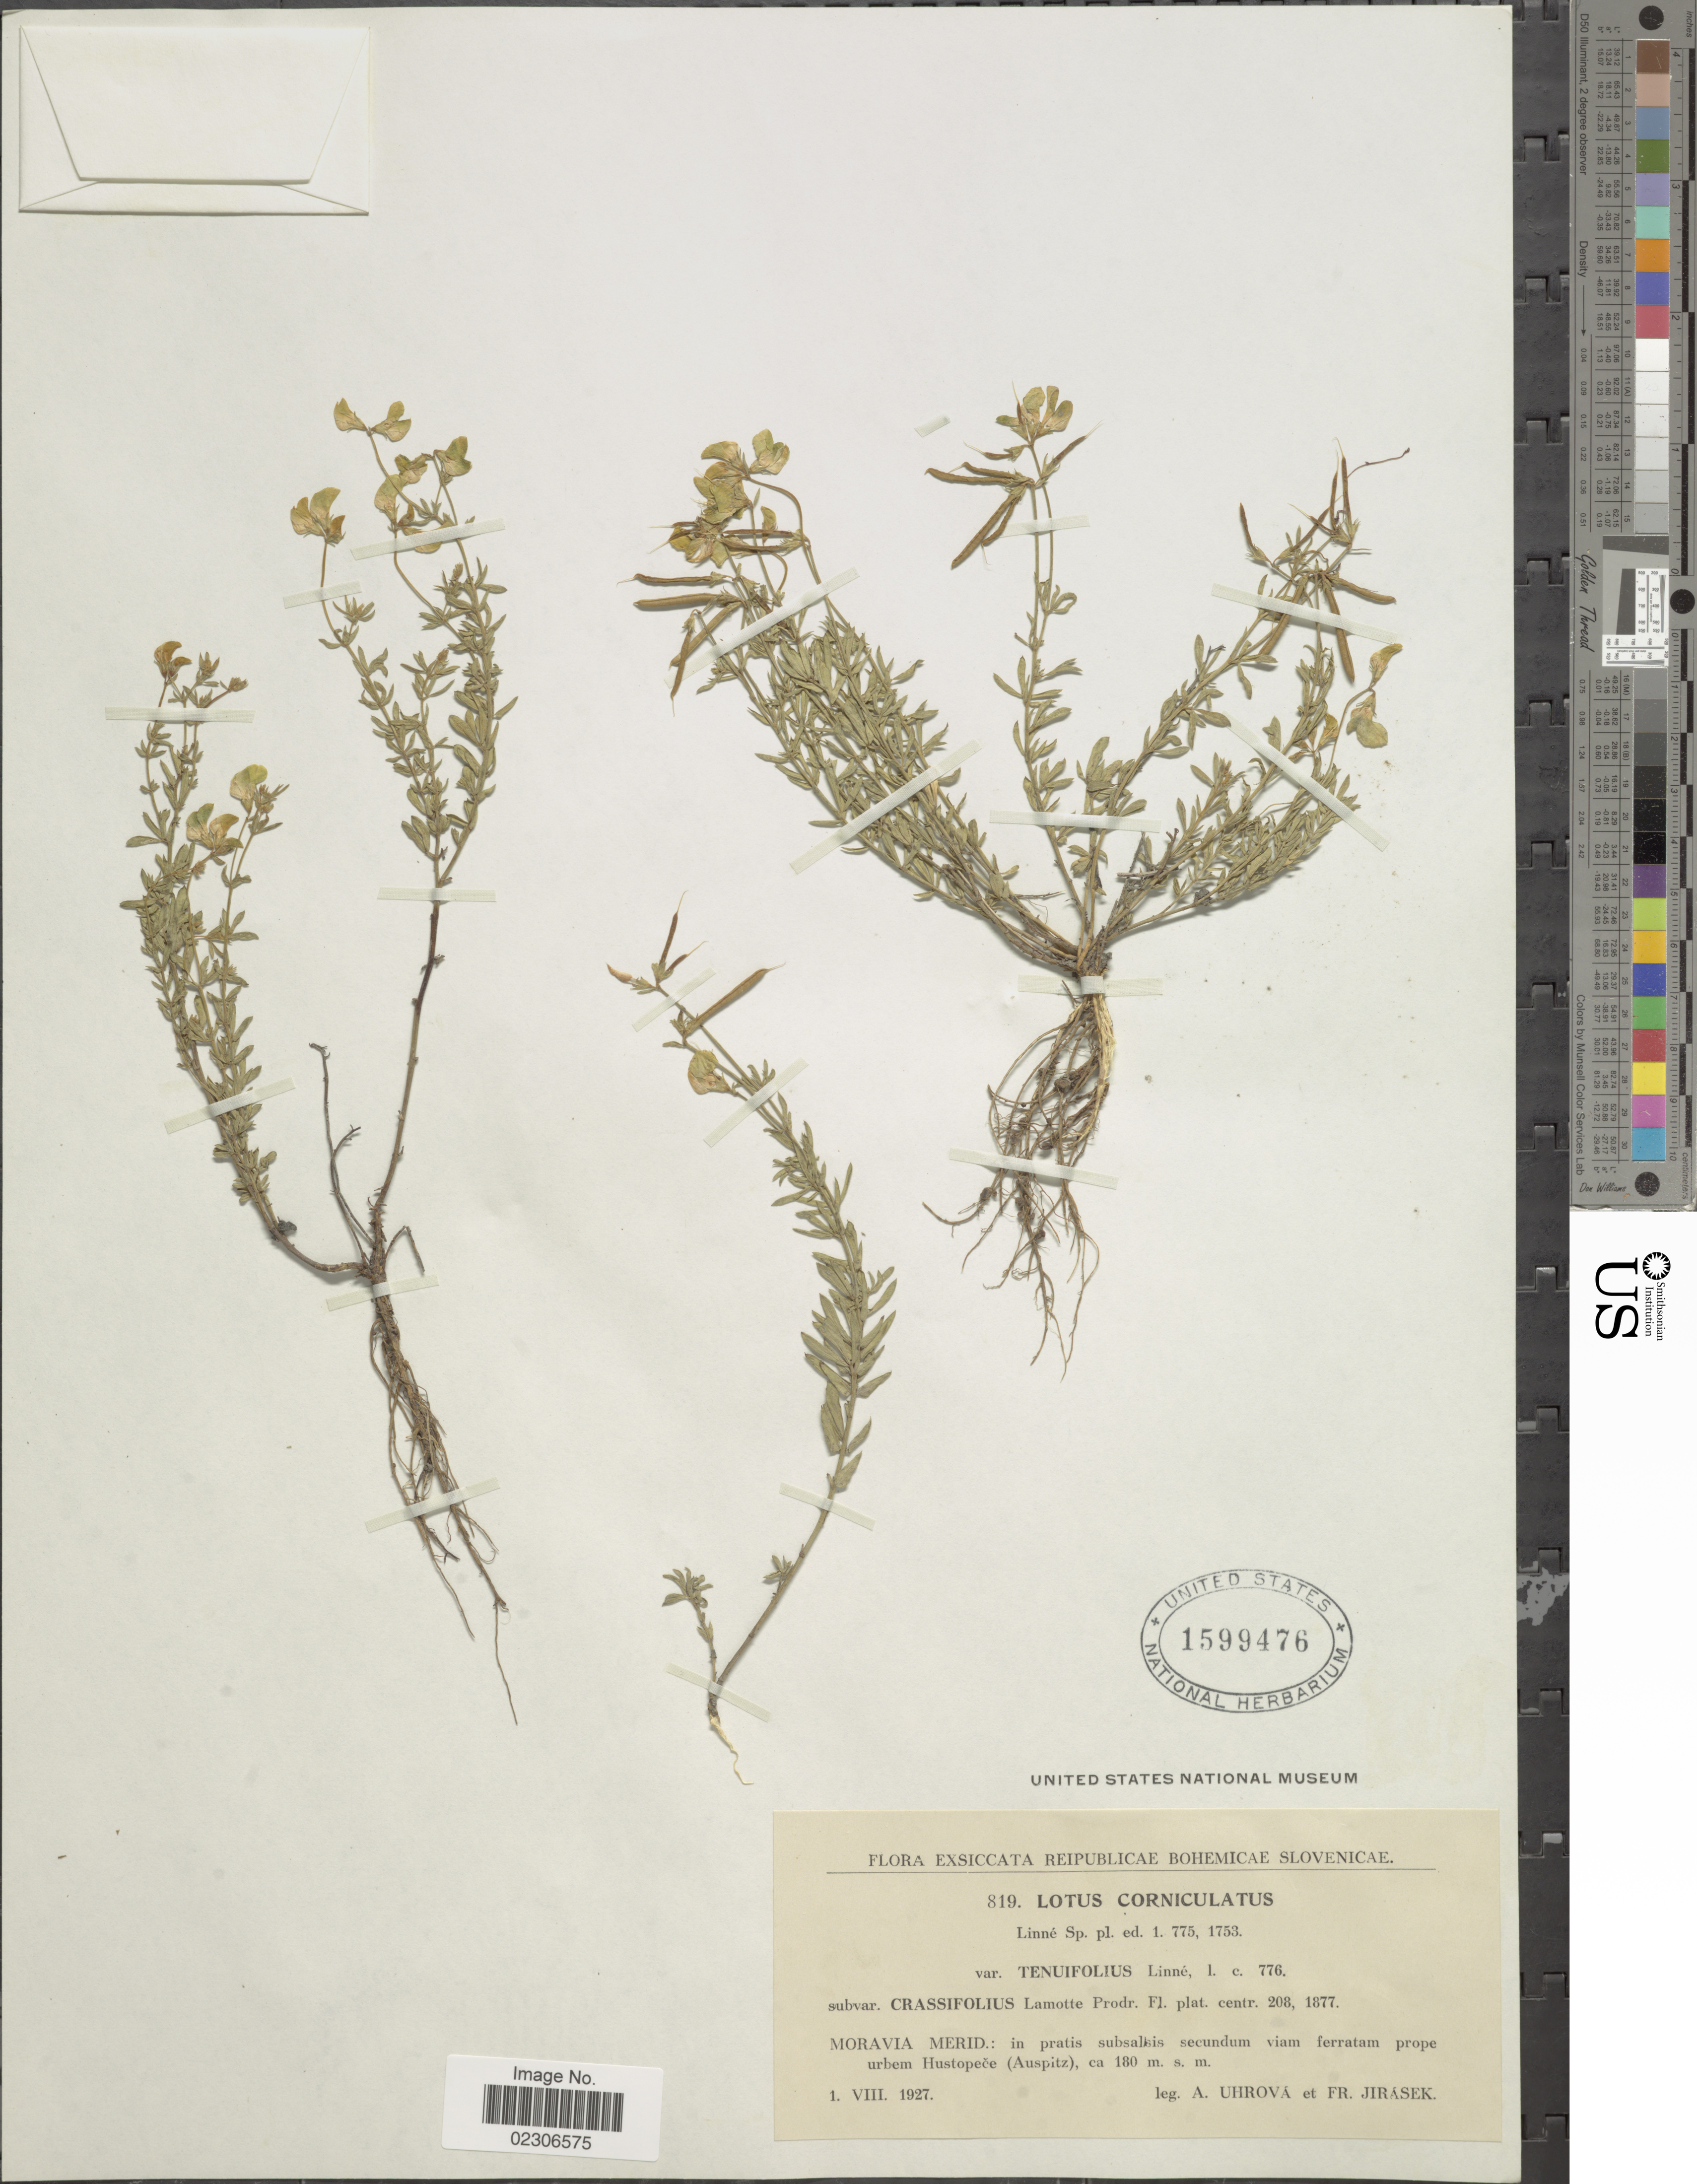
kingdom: Plantae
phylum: Tracheophyta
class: Magnoliopsida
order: Fabales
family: Fabaceae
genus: Lotus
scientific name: Lotus corniculatus var. tenuifolius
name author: L.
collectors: Uhrova & F. Jirasek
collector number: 819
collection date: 1927-08-01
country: Czechia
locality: Reipbulicae Bohemicae Slovenicae. Moravia Merid.: prope urbem Hustopece (Auspitz)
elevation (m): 180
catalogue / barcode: US 1599476